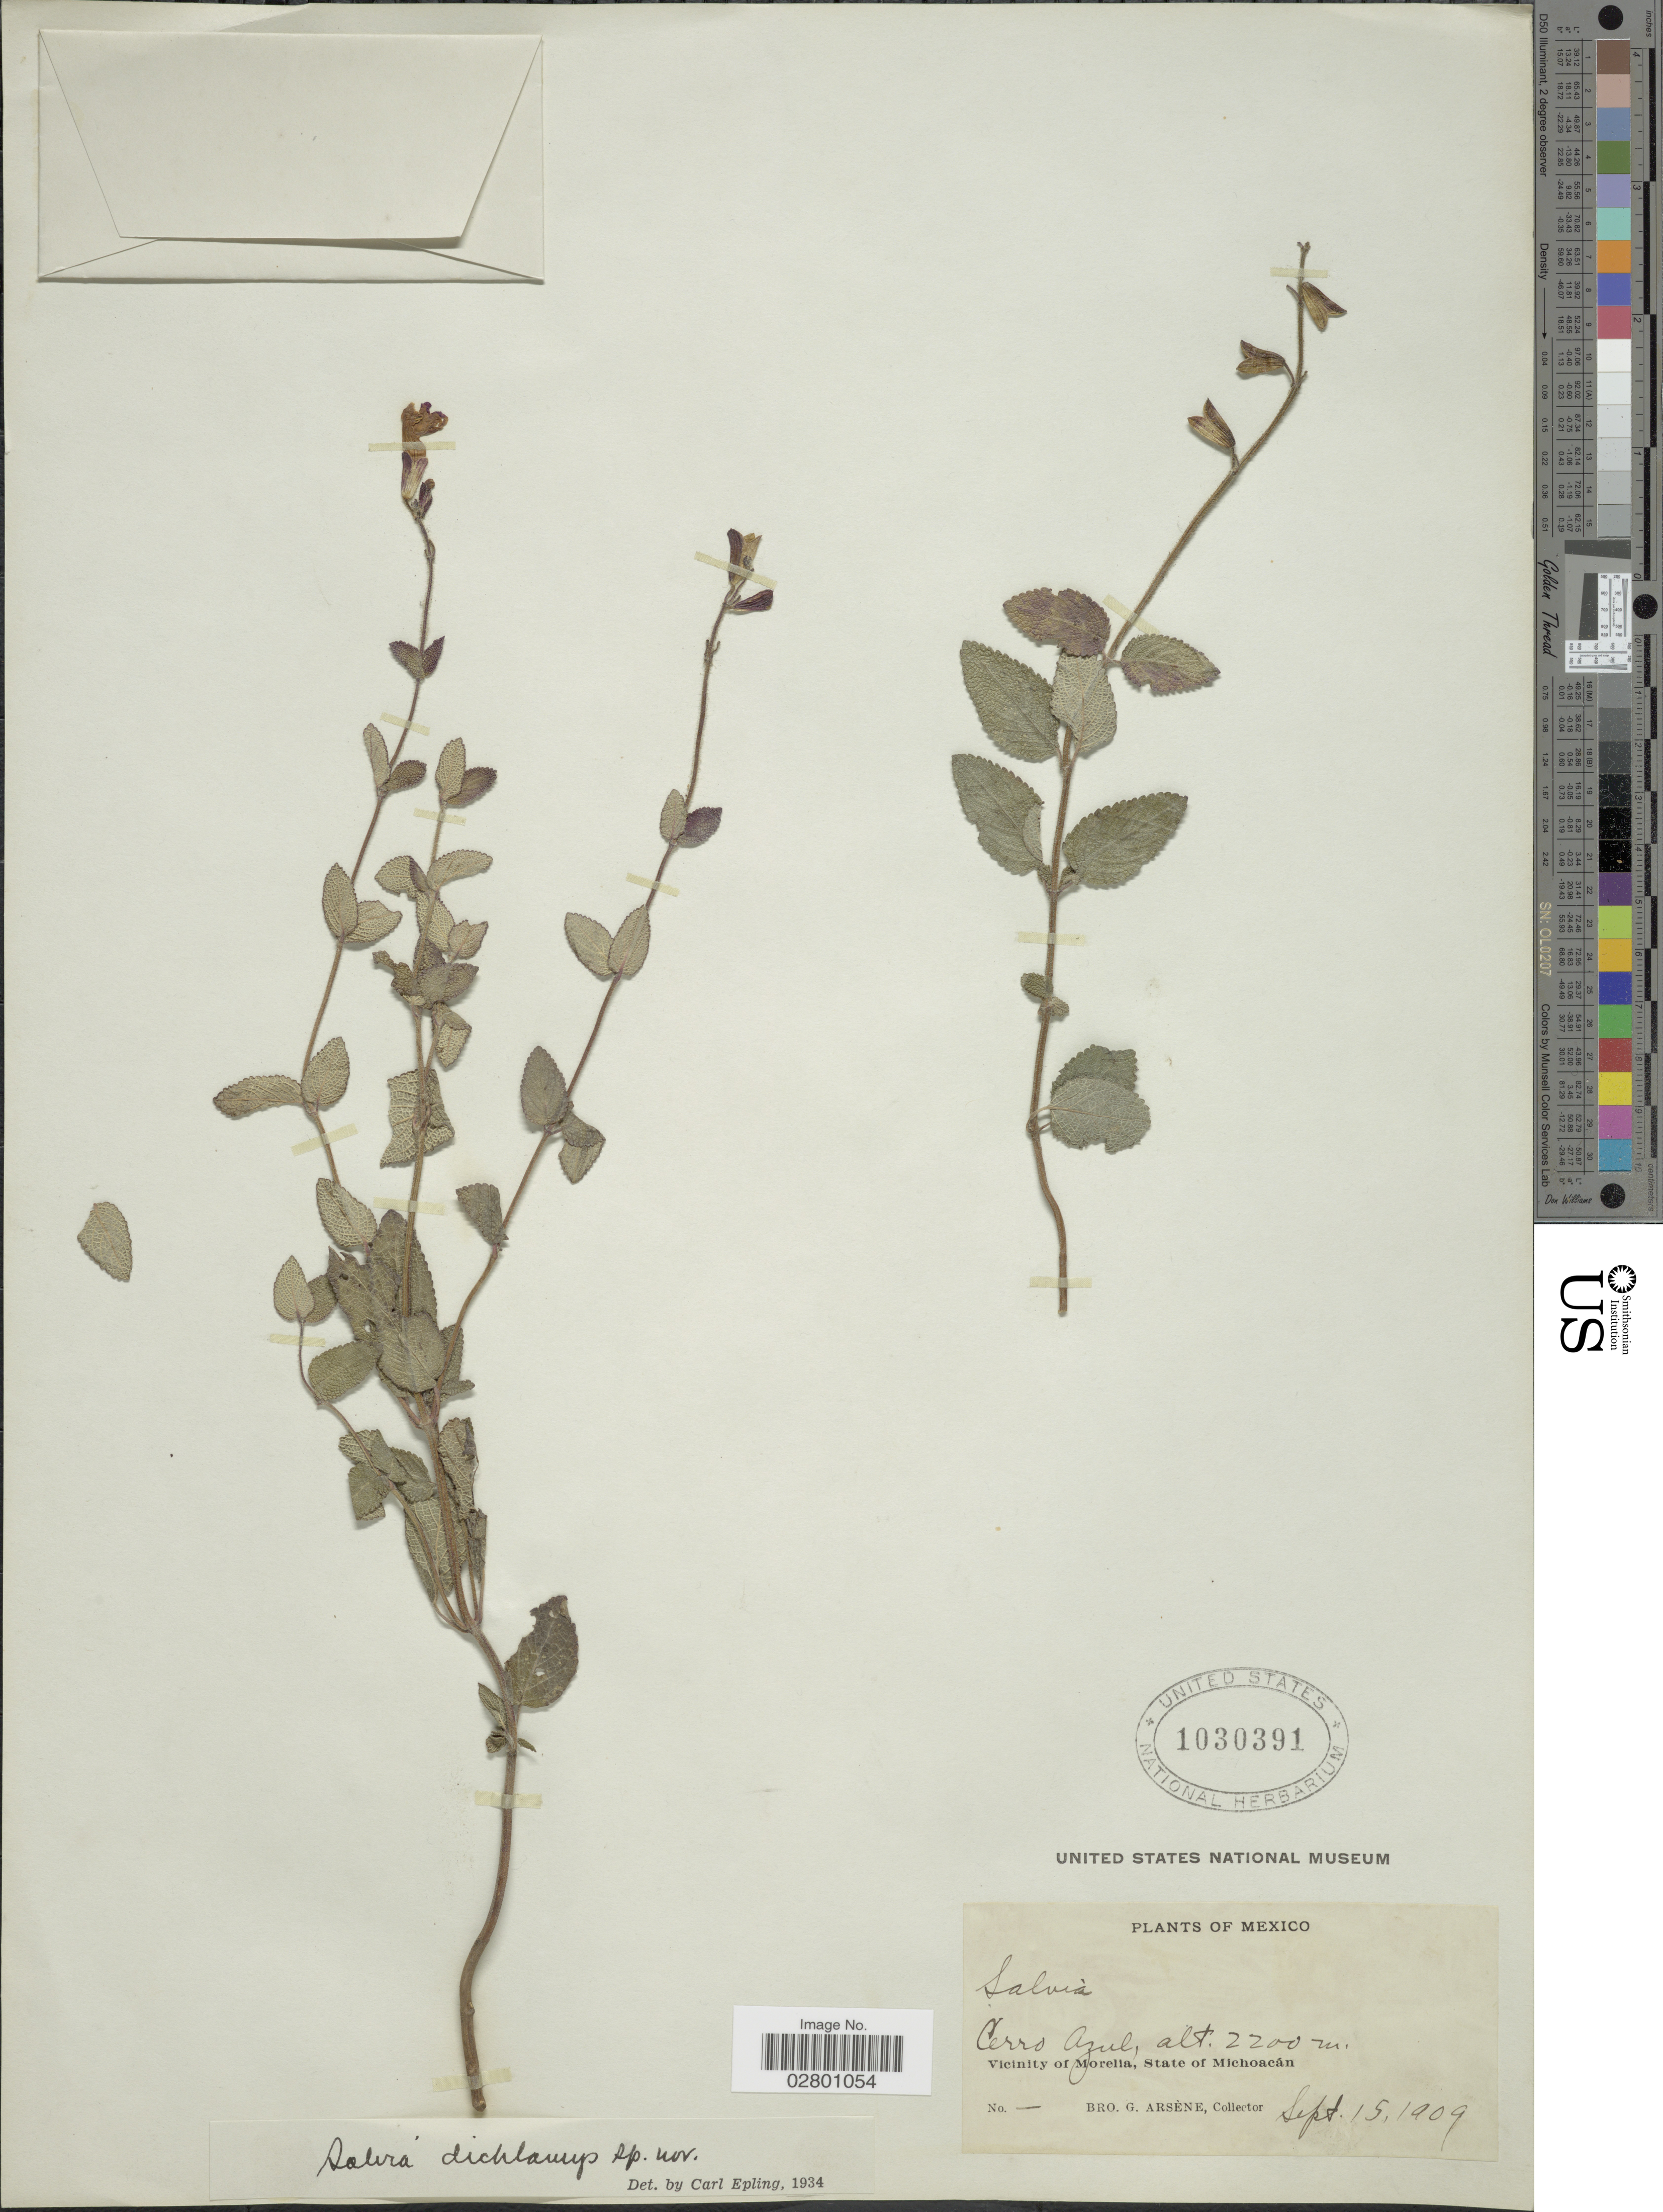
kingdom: Plantae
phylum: Tracheophyta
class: Magnoliopsida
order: Lamiales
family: Lamiaceae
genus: Salvia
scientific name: Salvia dichlamys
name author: Epling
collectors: Bro. G. Arsène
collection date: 1909-09-15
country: Mexico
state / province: Michoacán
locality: Cerro Azul, Vicinity of Morelia.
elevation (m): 2200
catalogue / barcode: US 1030391